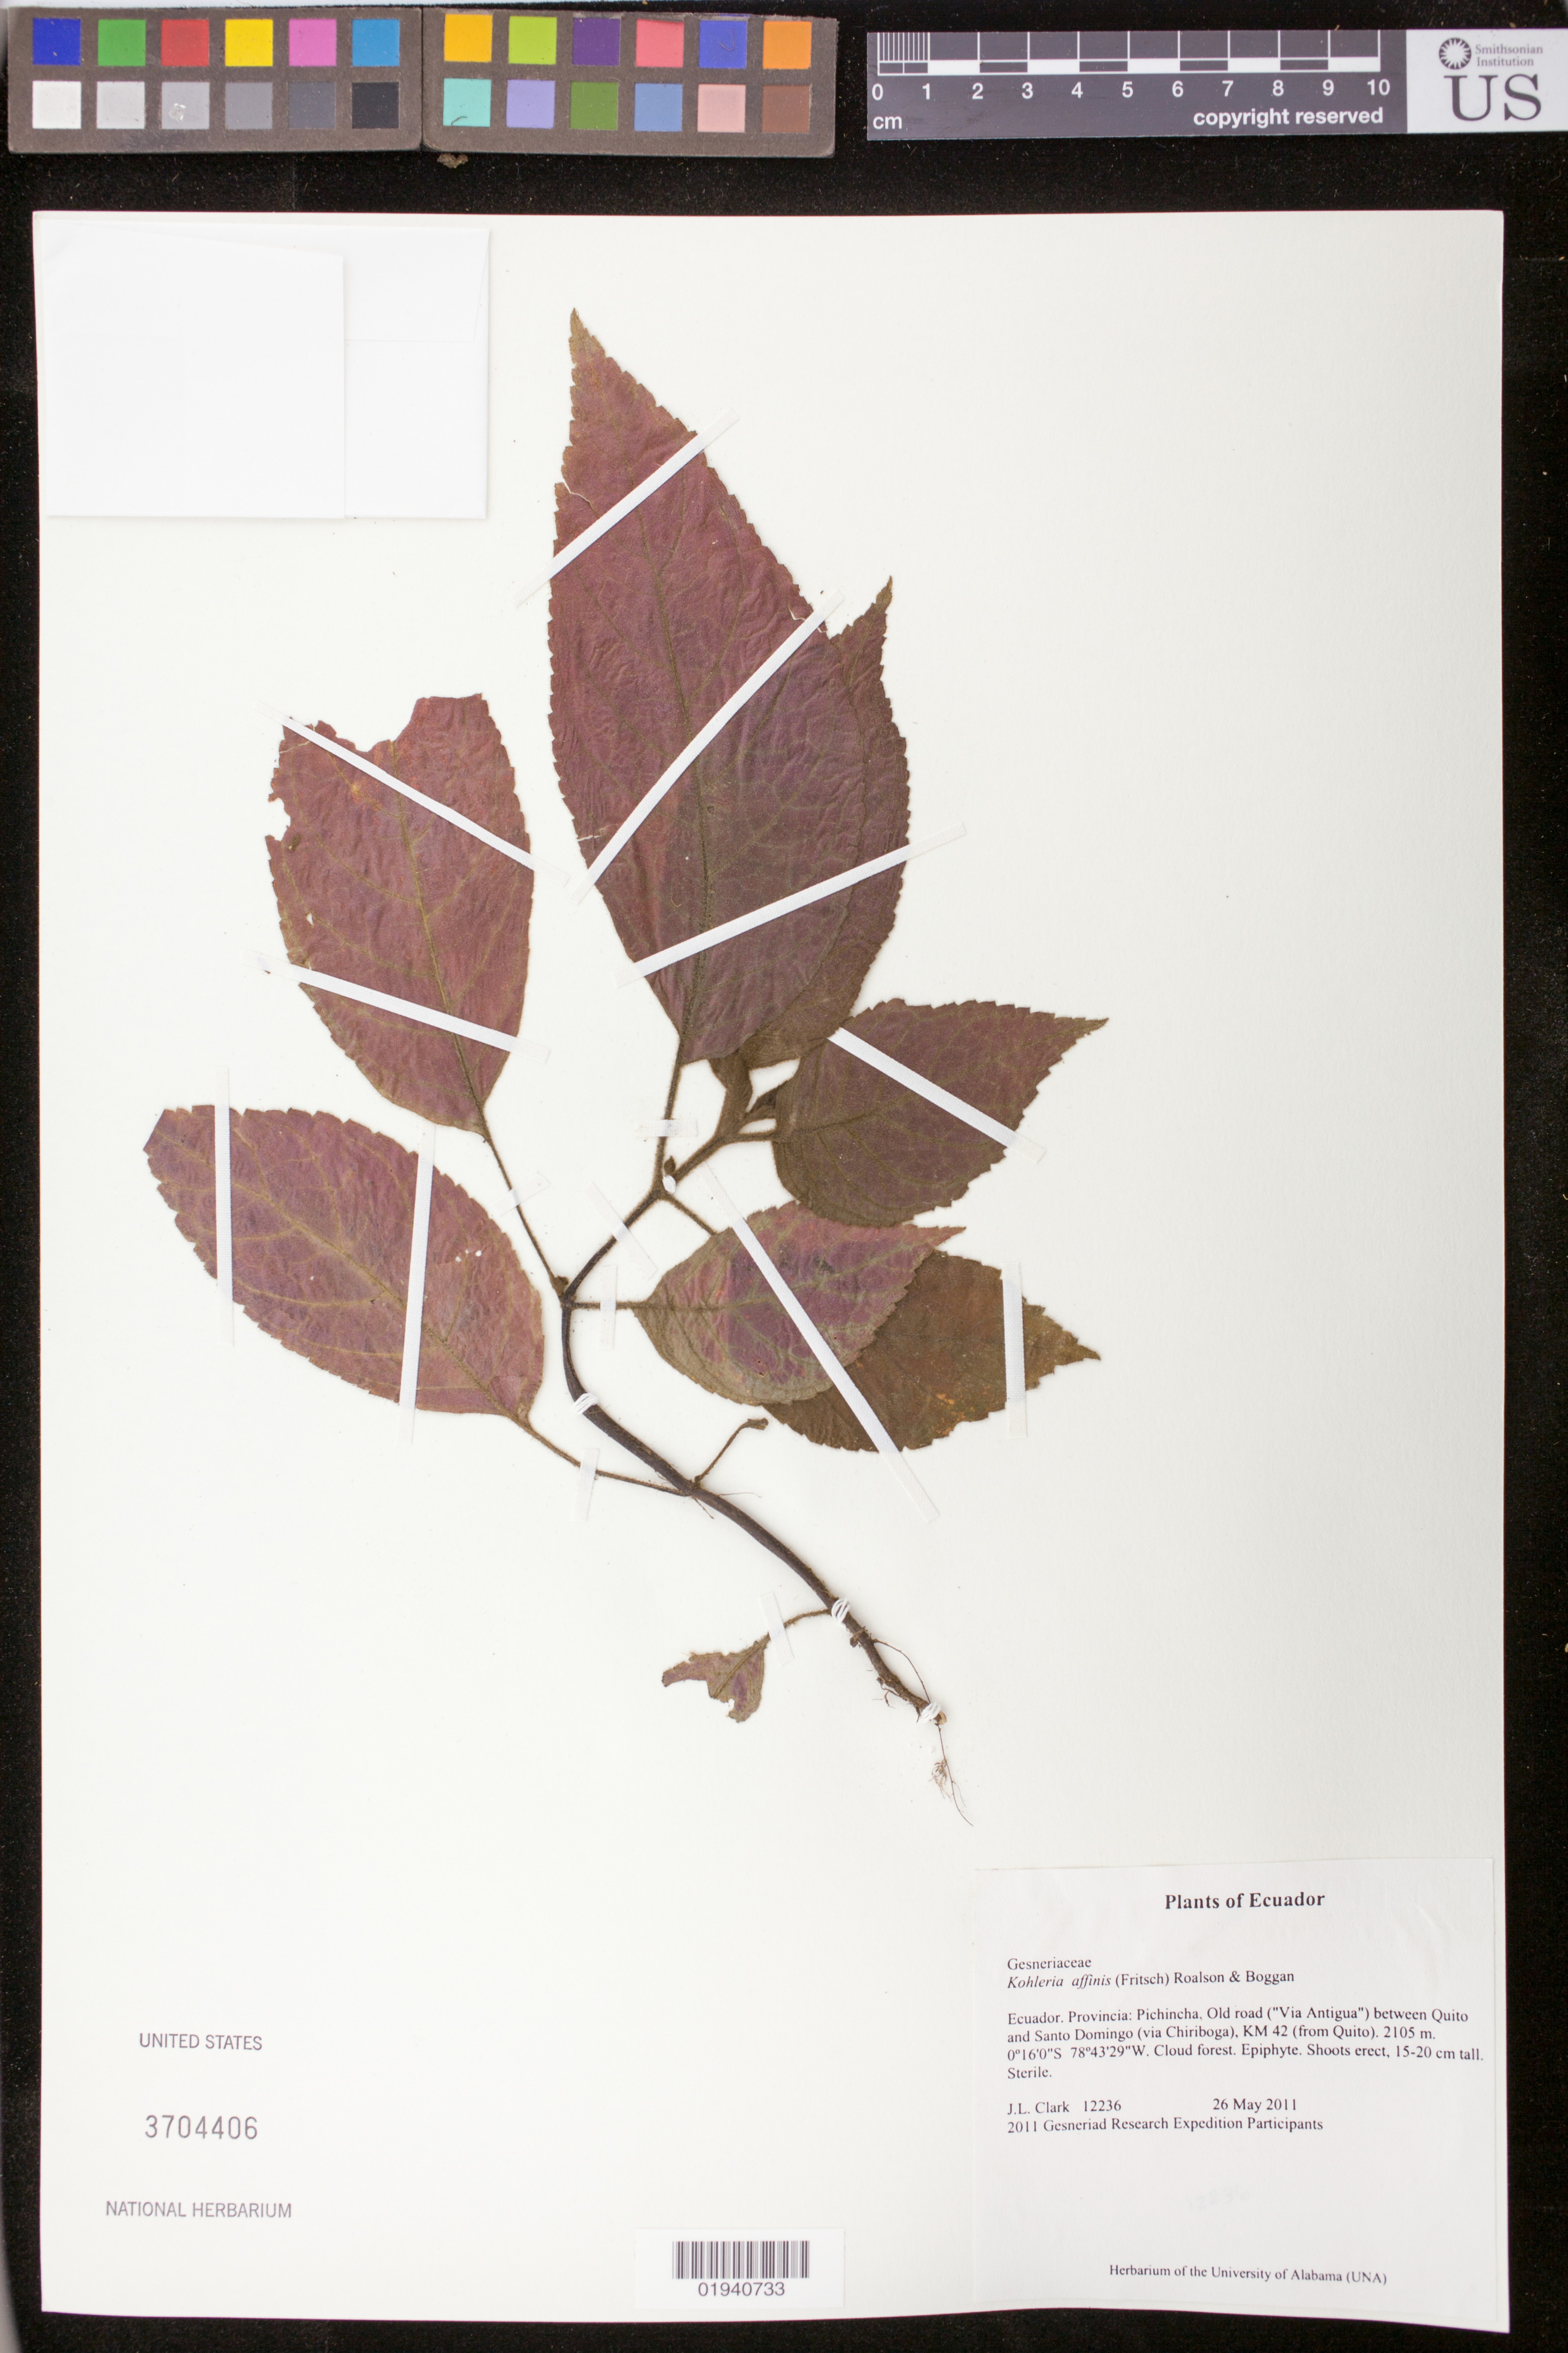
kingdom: Plantae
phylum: Tracheophyta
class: Magnoliopsida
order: Lamiales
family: Gesneriaceae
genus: Kohleria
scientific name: Kohleria affinis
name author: (Fritsch) Roalson & Boggan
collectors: J. L. Clark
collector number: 12236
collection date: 2011-05-26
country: Ecuador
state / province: Pichincha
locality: Ecuador. Provincia: Pichincha. Old road ("Via Antigua") between Quito and Santo Domingo (via Chiriboga), KM 42 (from Quito).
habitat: Cloud forest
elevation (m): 2105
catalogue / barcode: US 3704406